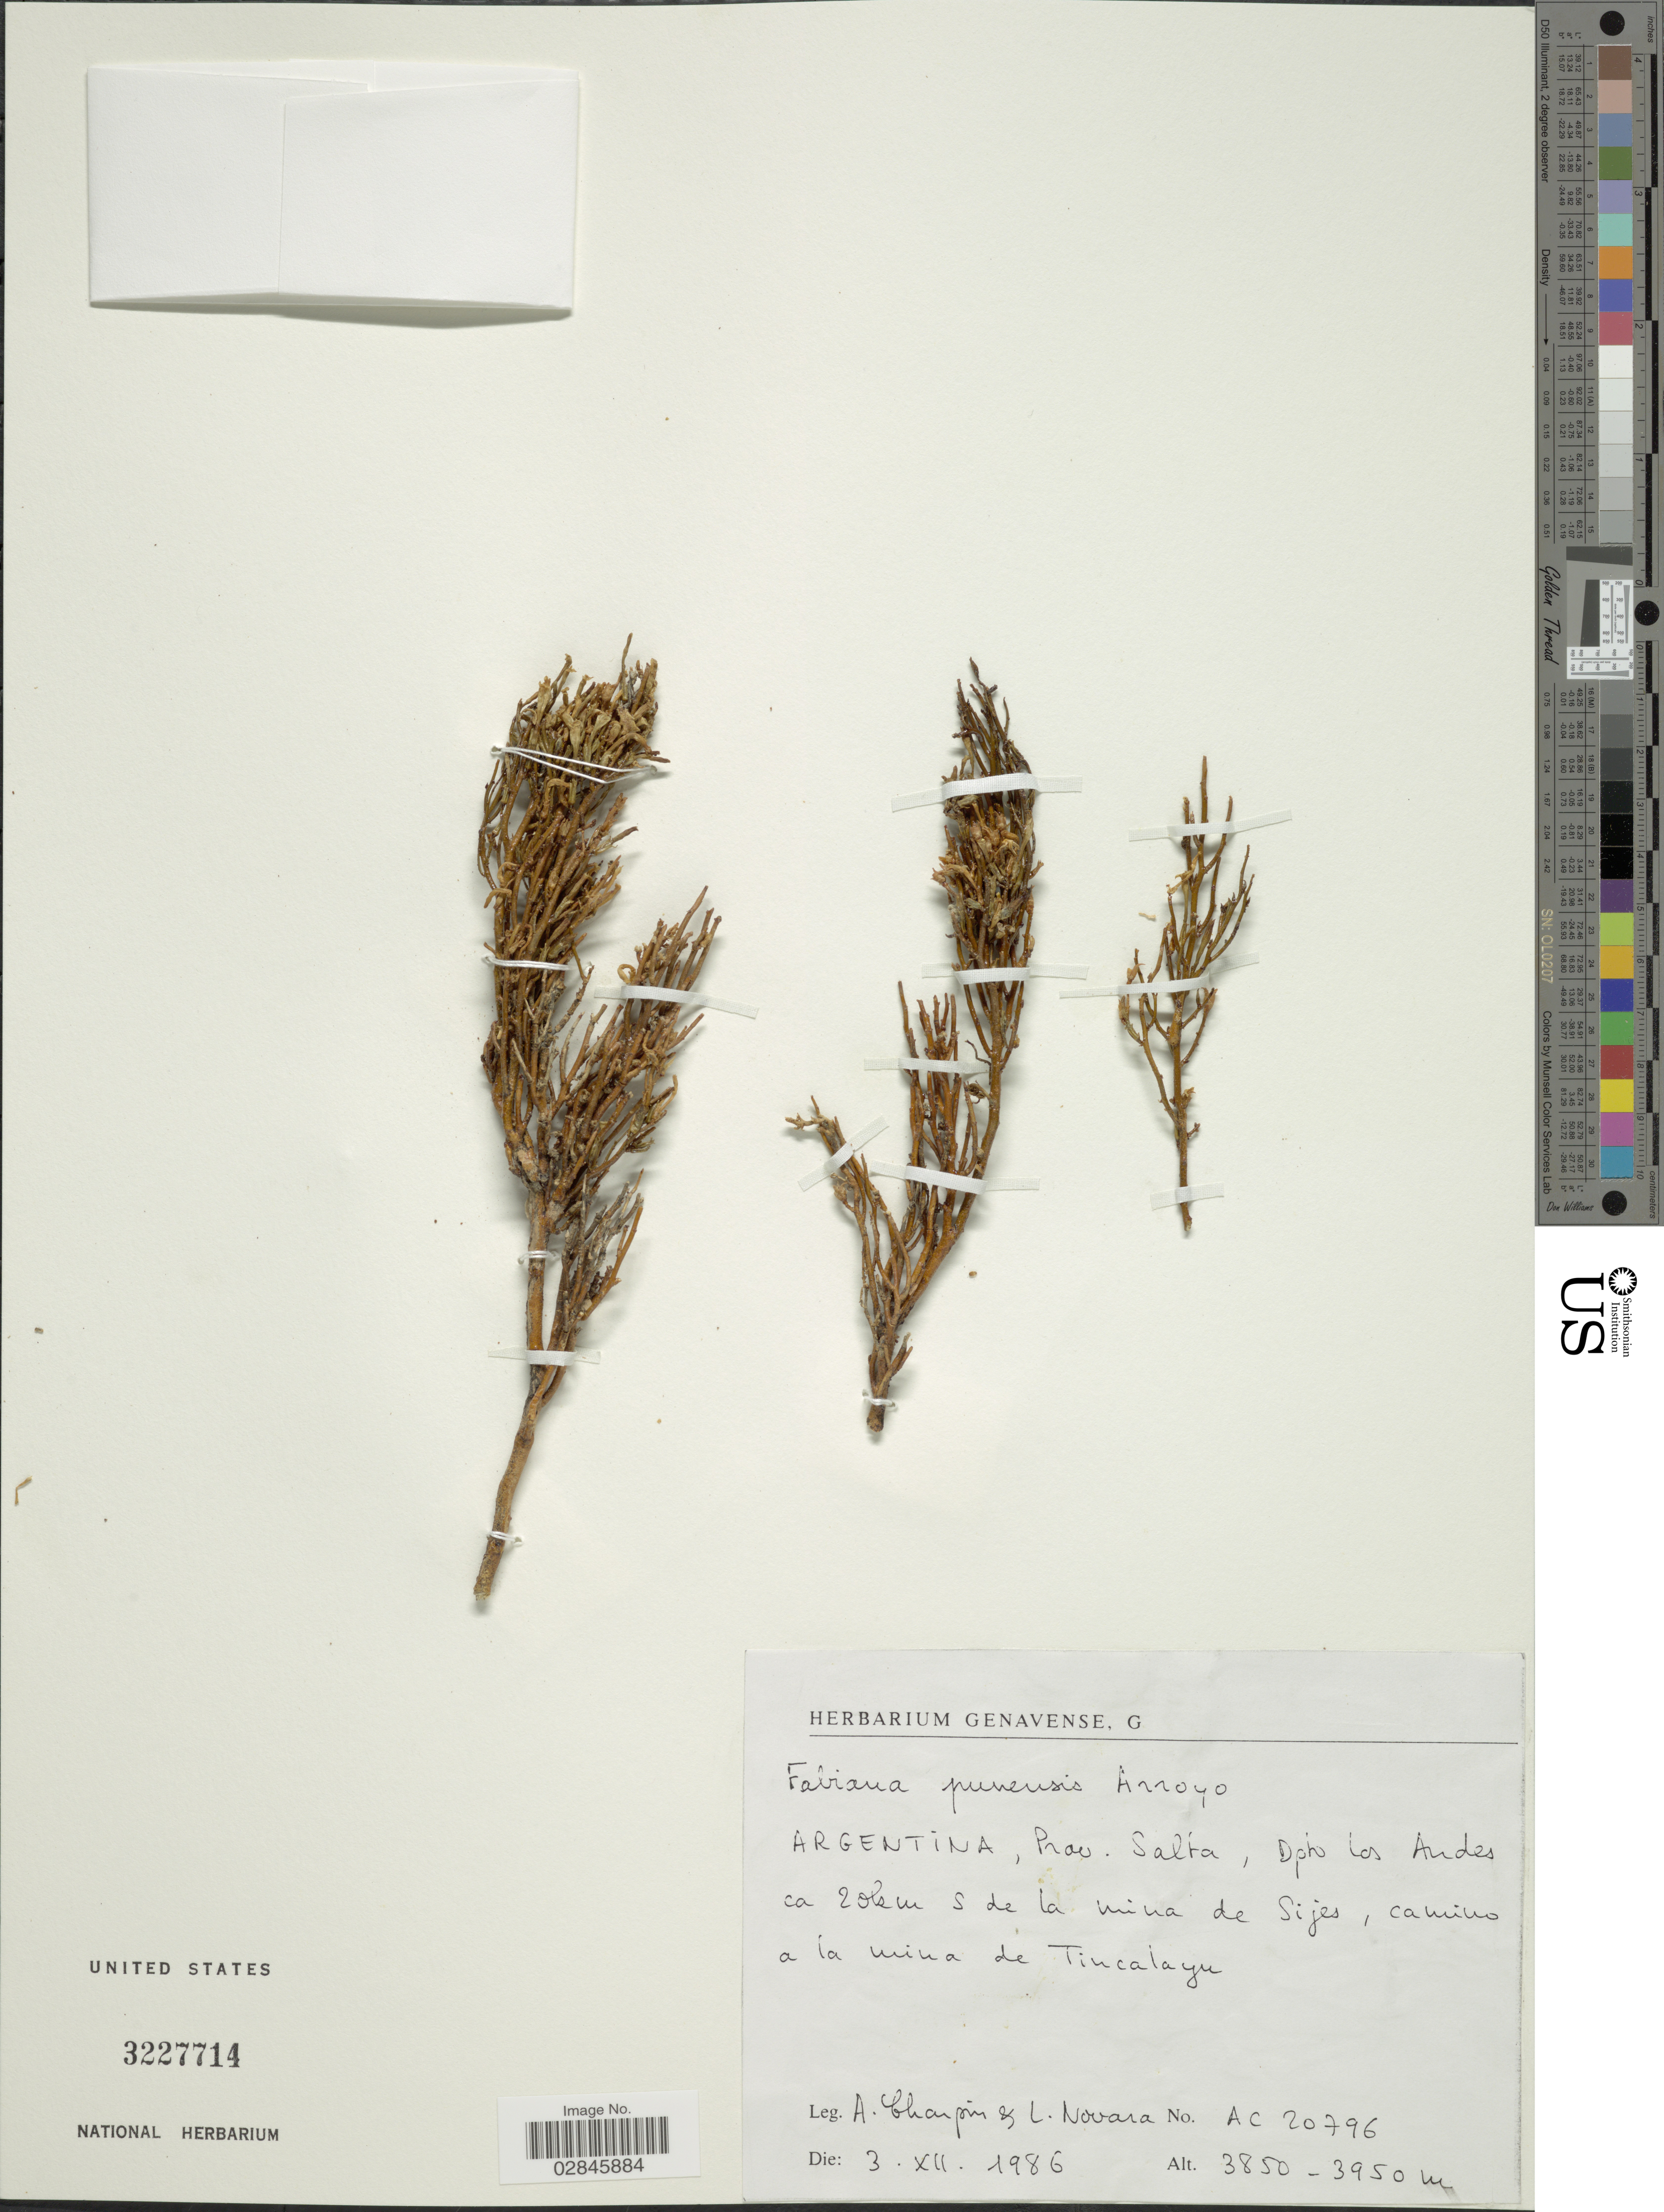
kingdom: Plantae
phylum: Tracheophyta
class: Magnoliopsida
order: Solanales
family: Solanaceae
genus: Fabiana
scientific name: Fabiana punensis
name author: S.C. Arroyo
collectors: A. Charpin & L. Novara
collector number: AC 20796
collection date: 1986-12-03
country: Argentina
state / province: Salta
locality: Dpto Los Andes ca 20km S de la mina de Sijes, camino a la mina de Tincalayu.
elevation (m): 3850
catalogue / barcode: US 3227714